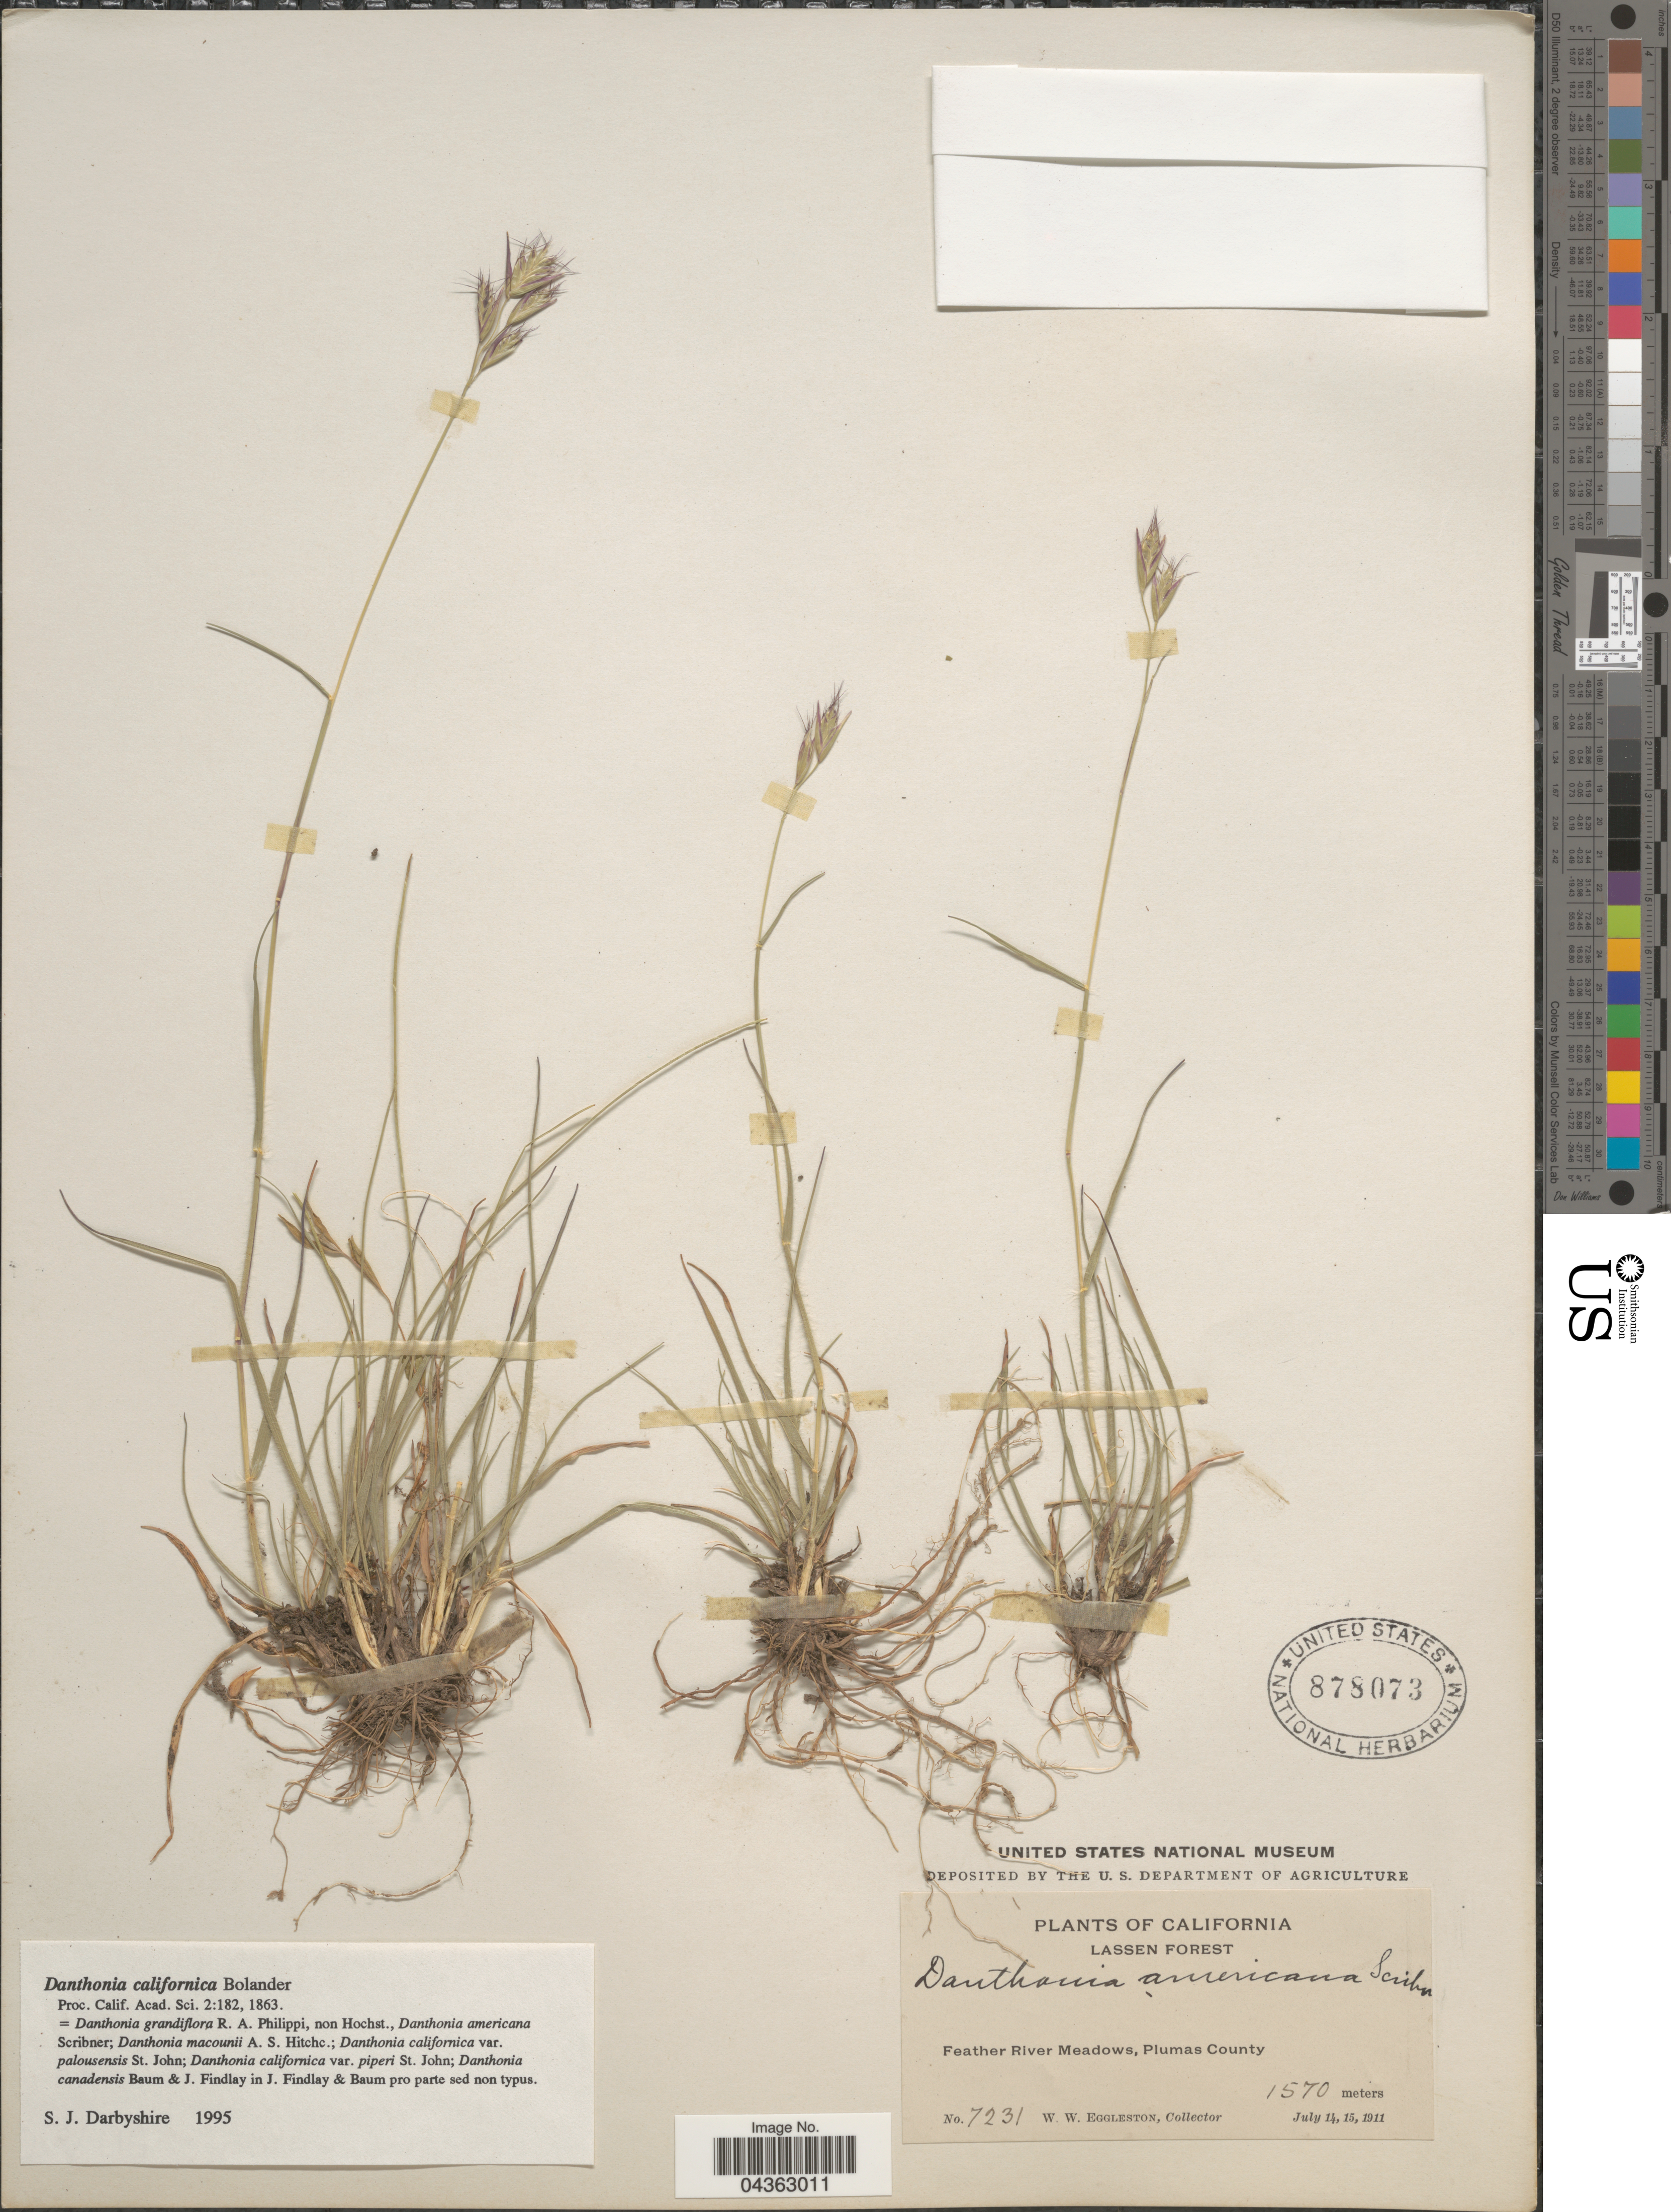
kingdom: Plantae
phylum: Tracheophyta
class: Liliopsida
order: Poales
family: Poaceae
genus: Danthonia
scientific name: Danthonia californica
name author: Bol.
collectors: W. W. Eggleston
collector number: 7231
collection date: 1911-07-14/1911-07-15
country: United States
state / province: California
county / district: Plumas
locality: Lassen Forest. Feather River Meadows, Plumas County.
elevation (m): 1570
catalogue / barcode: US 878073